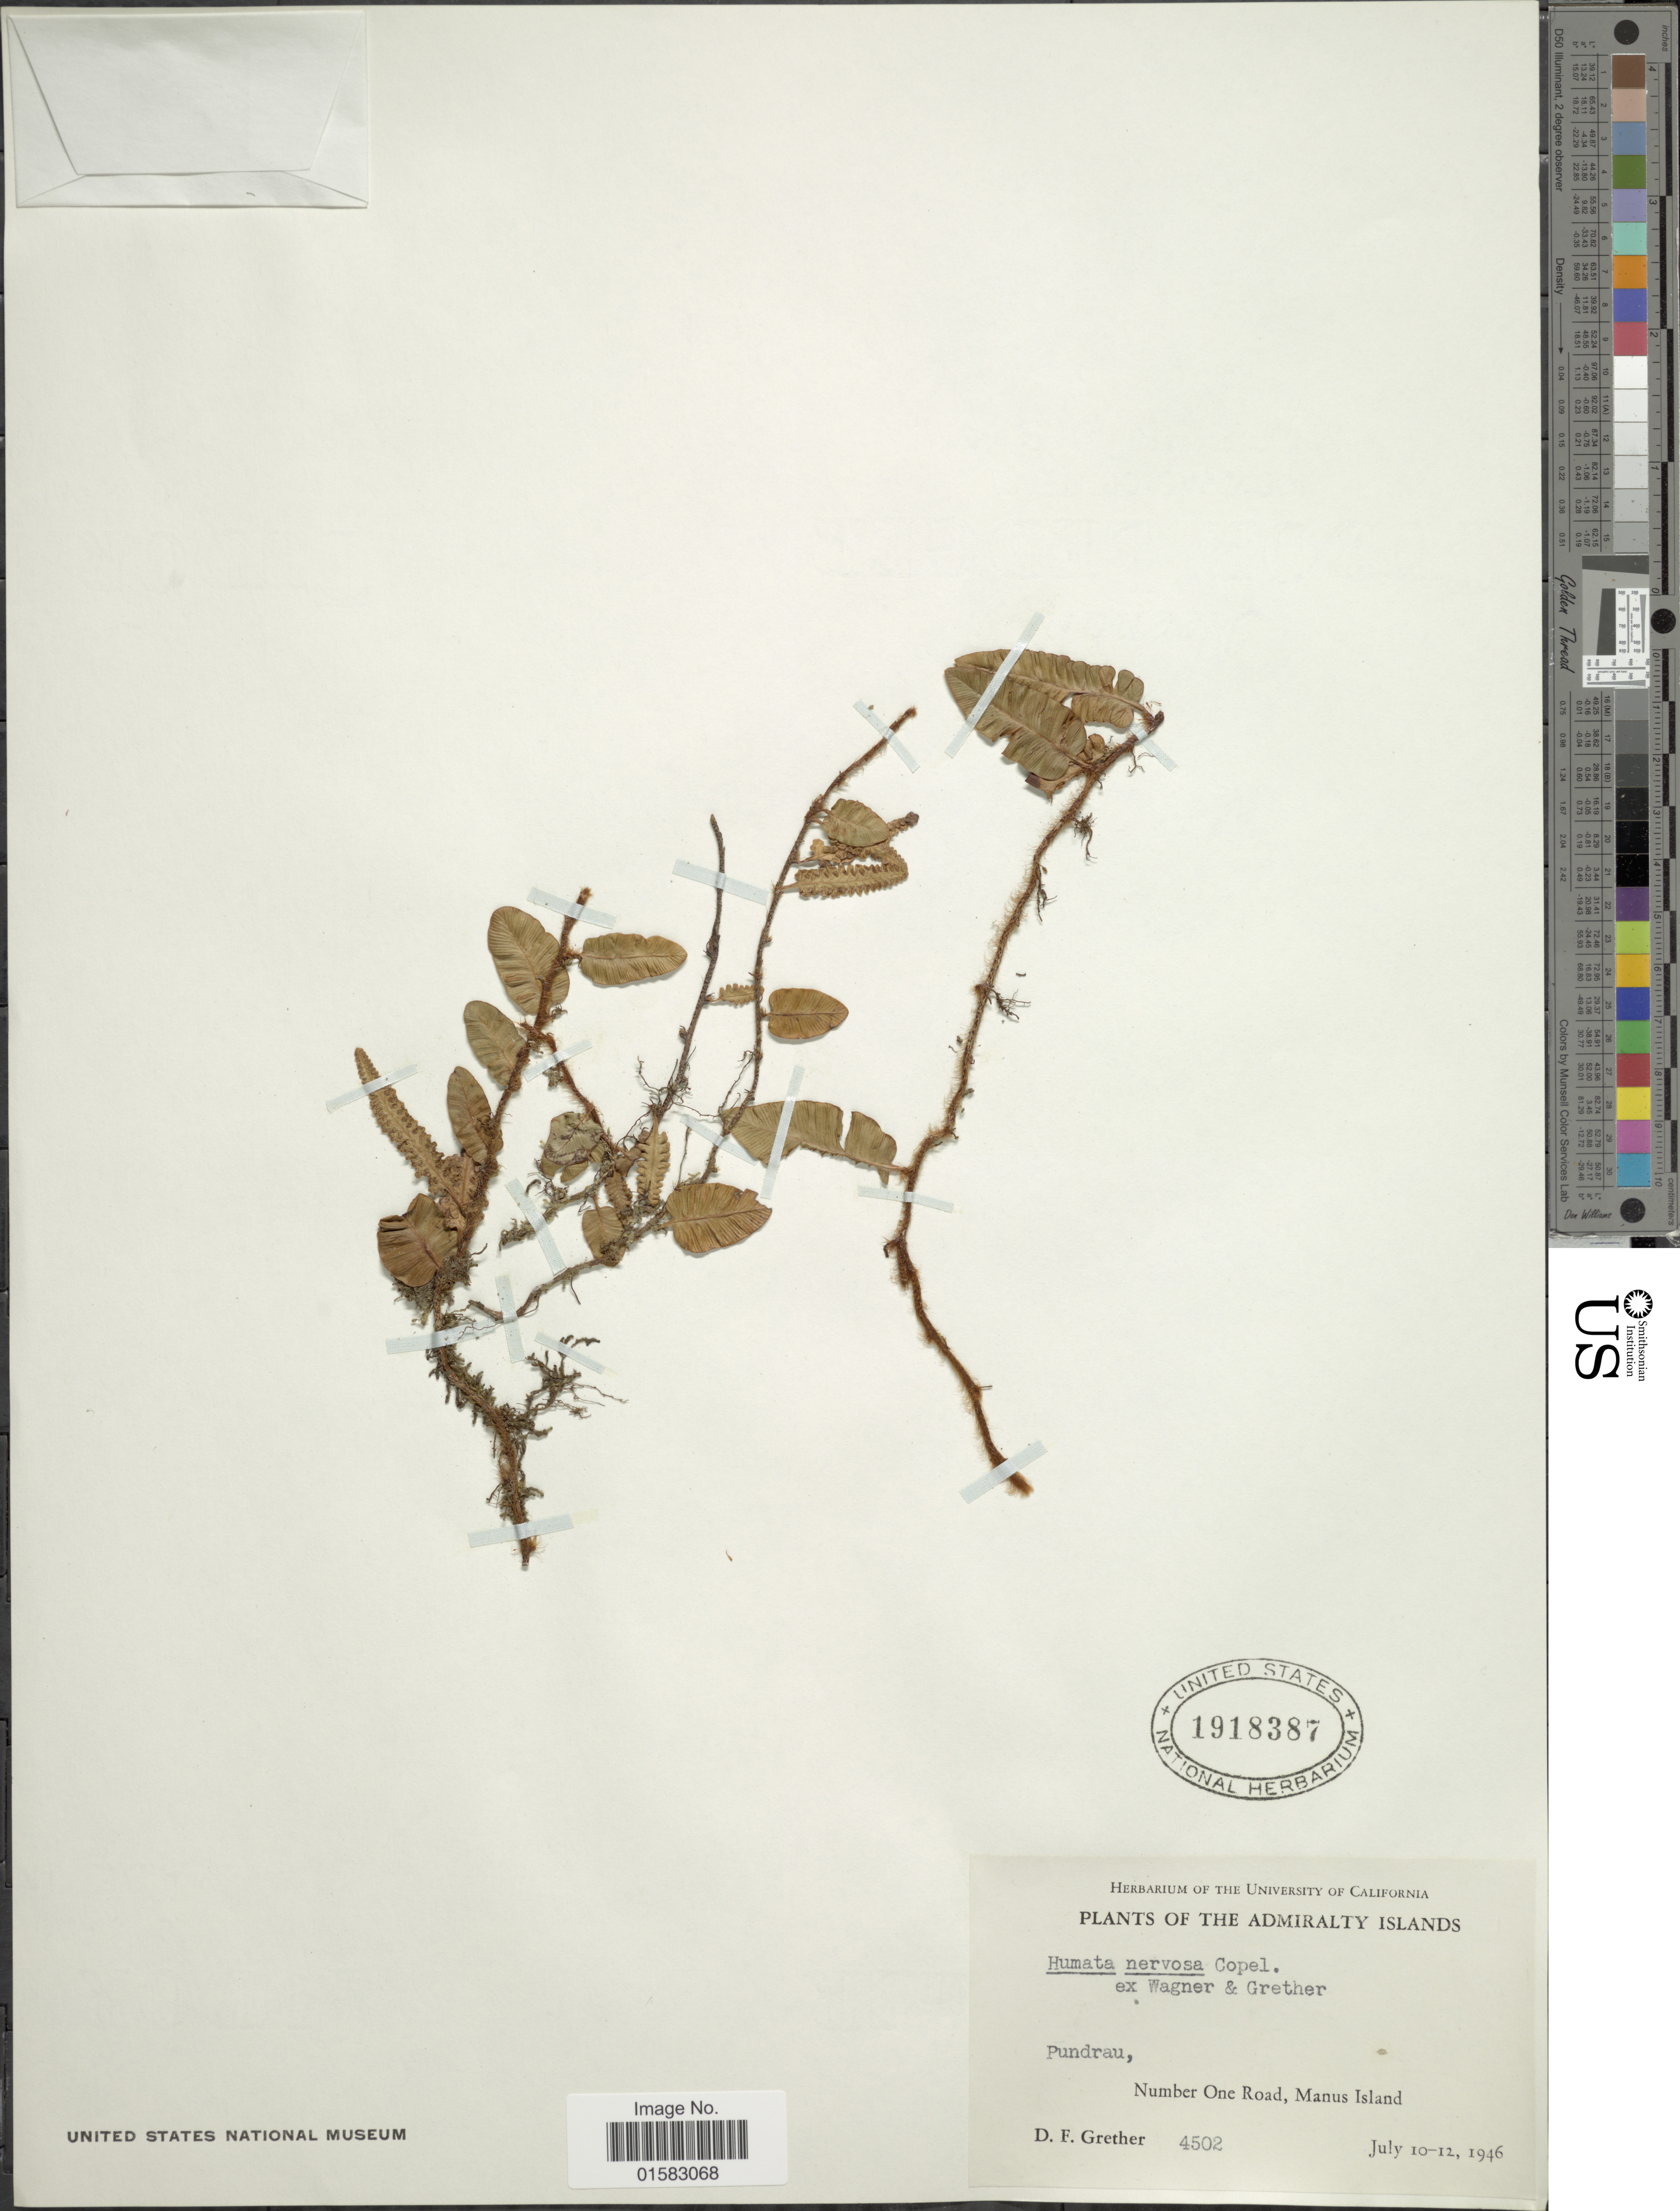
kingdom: Plantae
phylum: Tracheophyta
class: Polypodiopsida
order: Polypodiales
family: Davalliaceae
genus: Davallia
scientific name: Davallia divaricata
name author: Blume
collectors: D. F. Grether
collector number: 4502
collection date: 1946-07-10/1946-07-12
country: Papua New Guinea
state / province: Manus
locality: Pundaru, Number One Road, The Admiralty Islands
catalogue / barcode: US 1918387